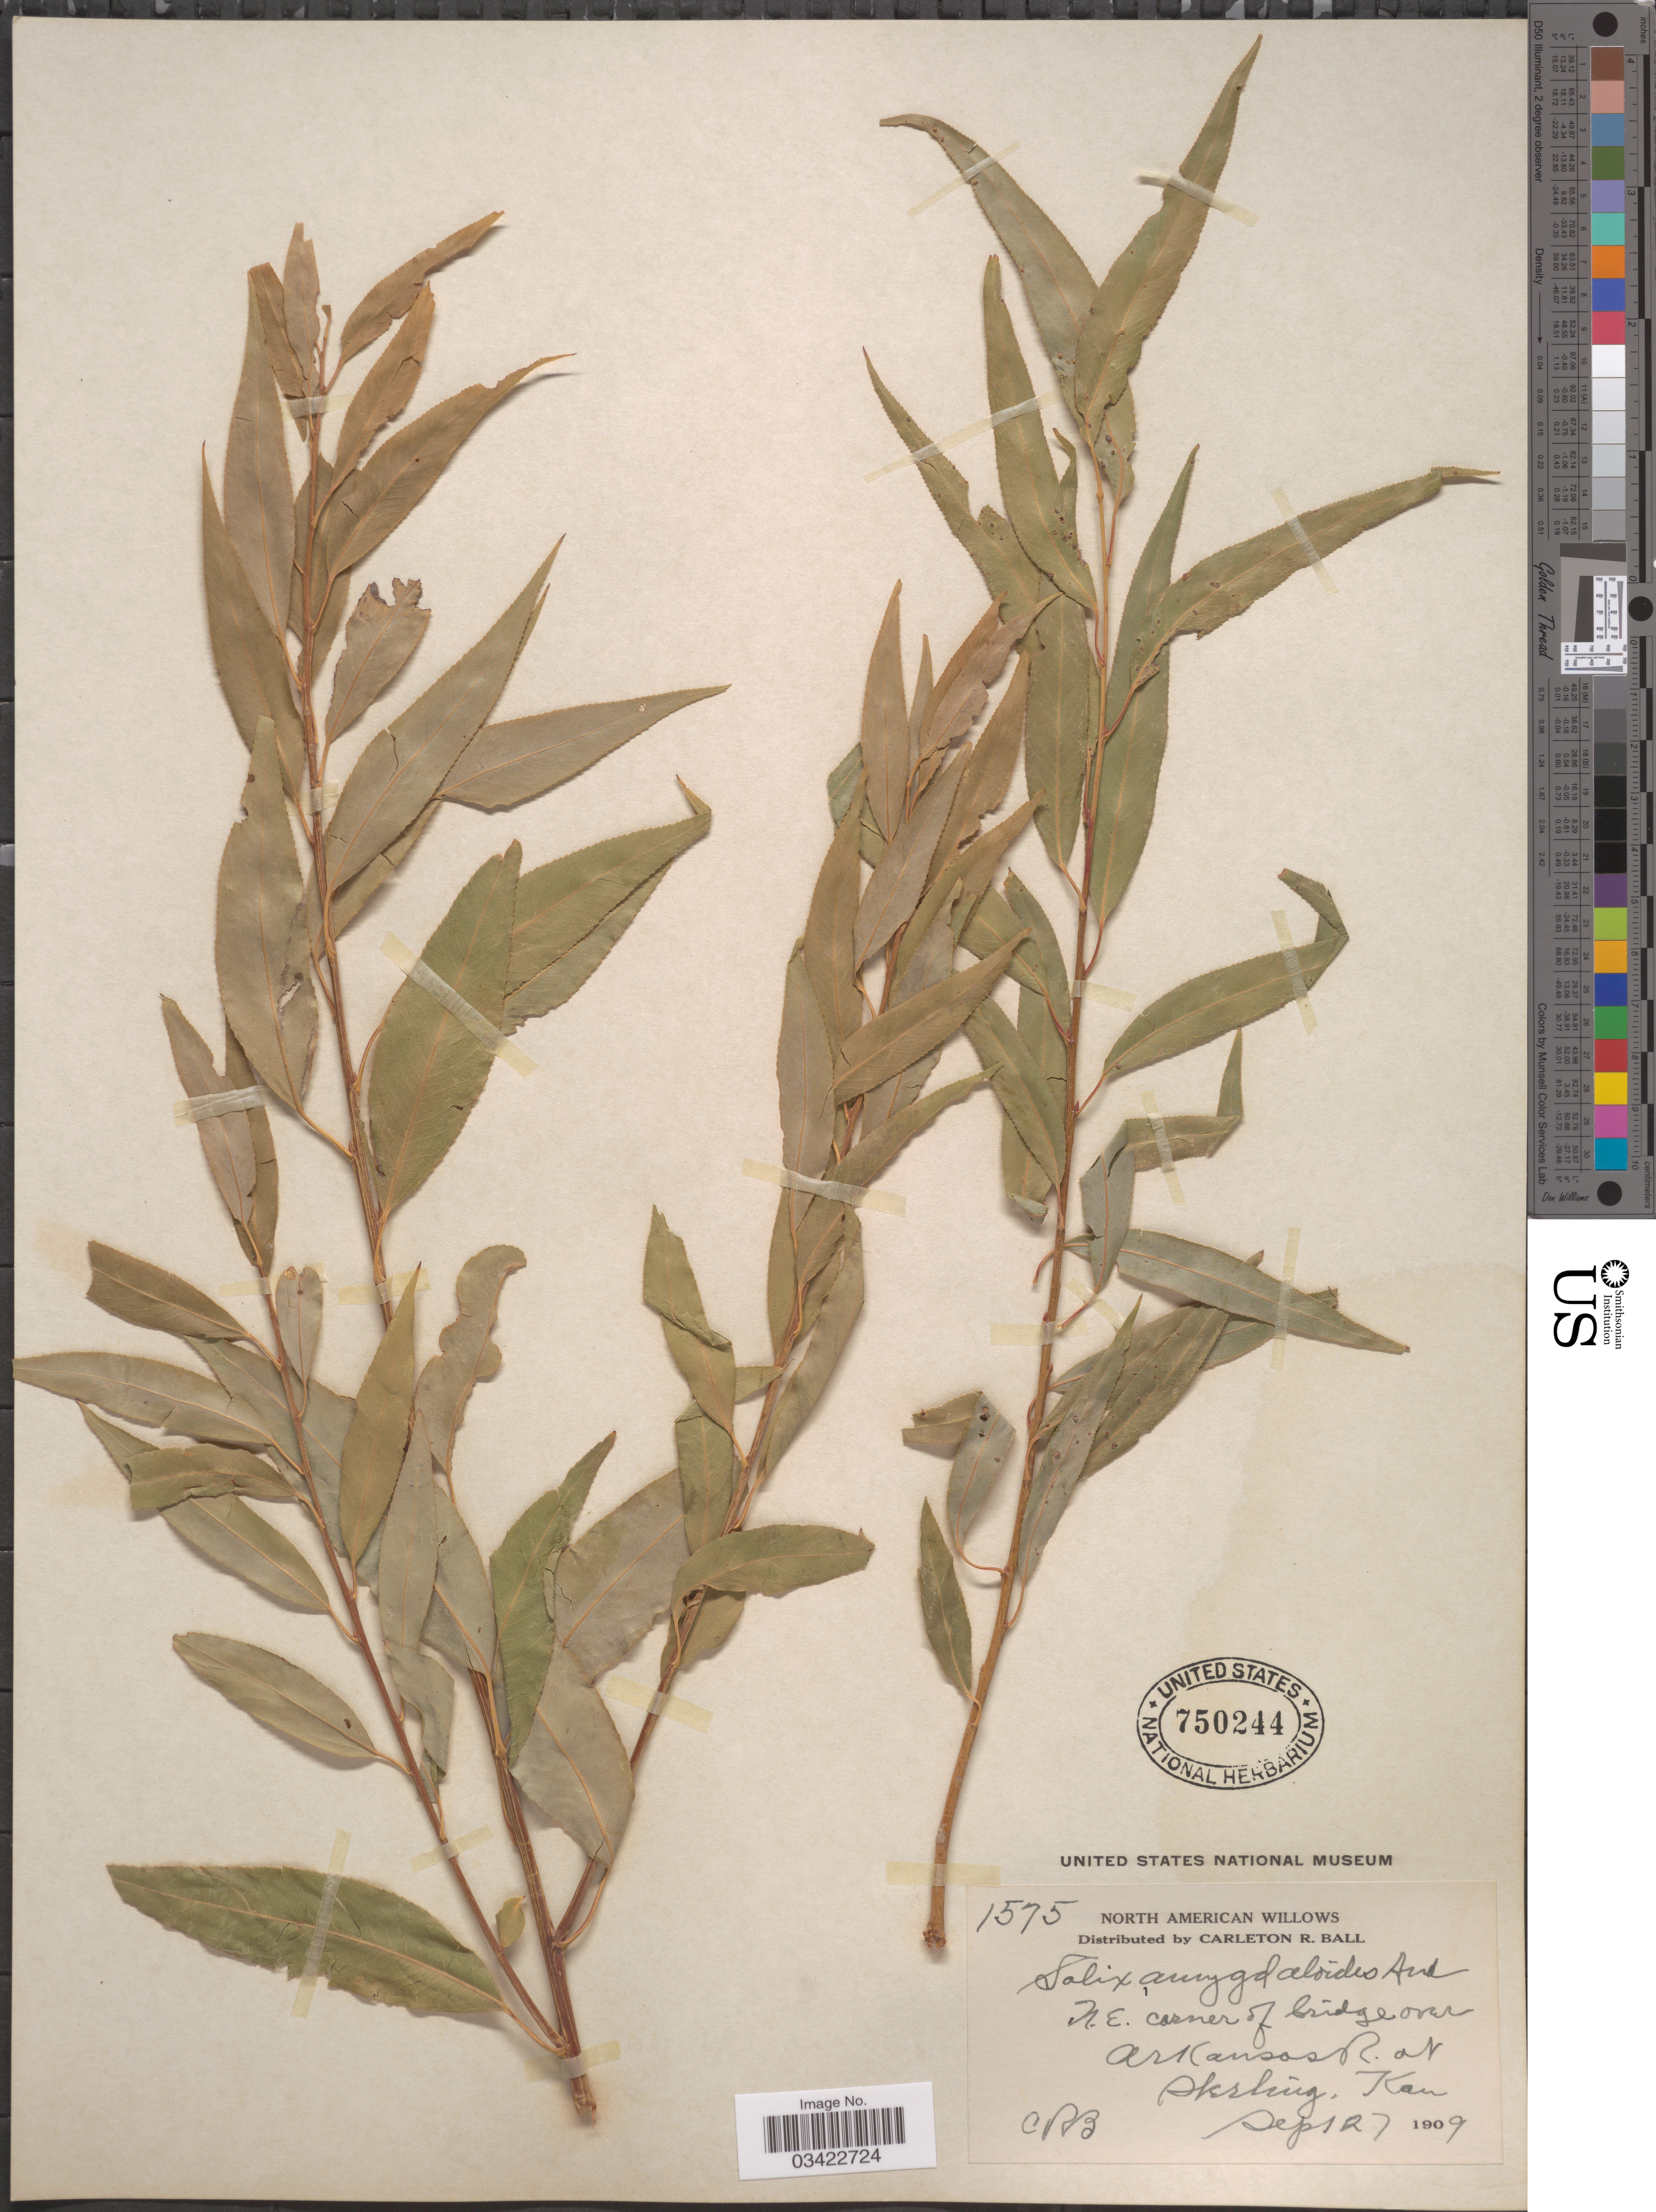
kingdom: Plantae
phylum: Tracheophyta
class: Magnoliopsida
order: Malpighiales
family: Salicaceae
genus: Salix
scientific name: Salix amygdaloides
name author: Andersson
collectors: C. R. Ball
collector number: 1575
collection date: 1909-09-27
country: United States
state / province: Kansas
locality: N.E. corner of bridge over Arkansas R. at Sterling.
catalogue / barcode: US 750244